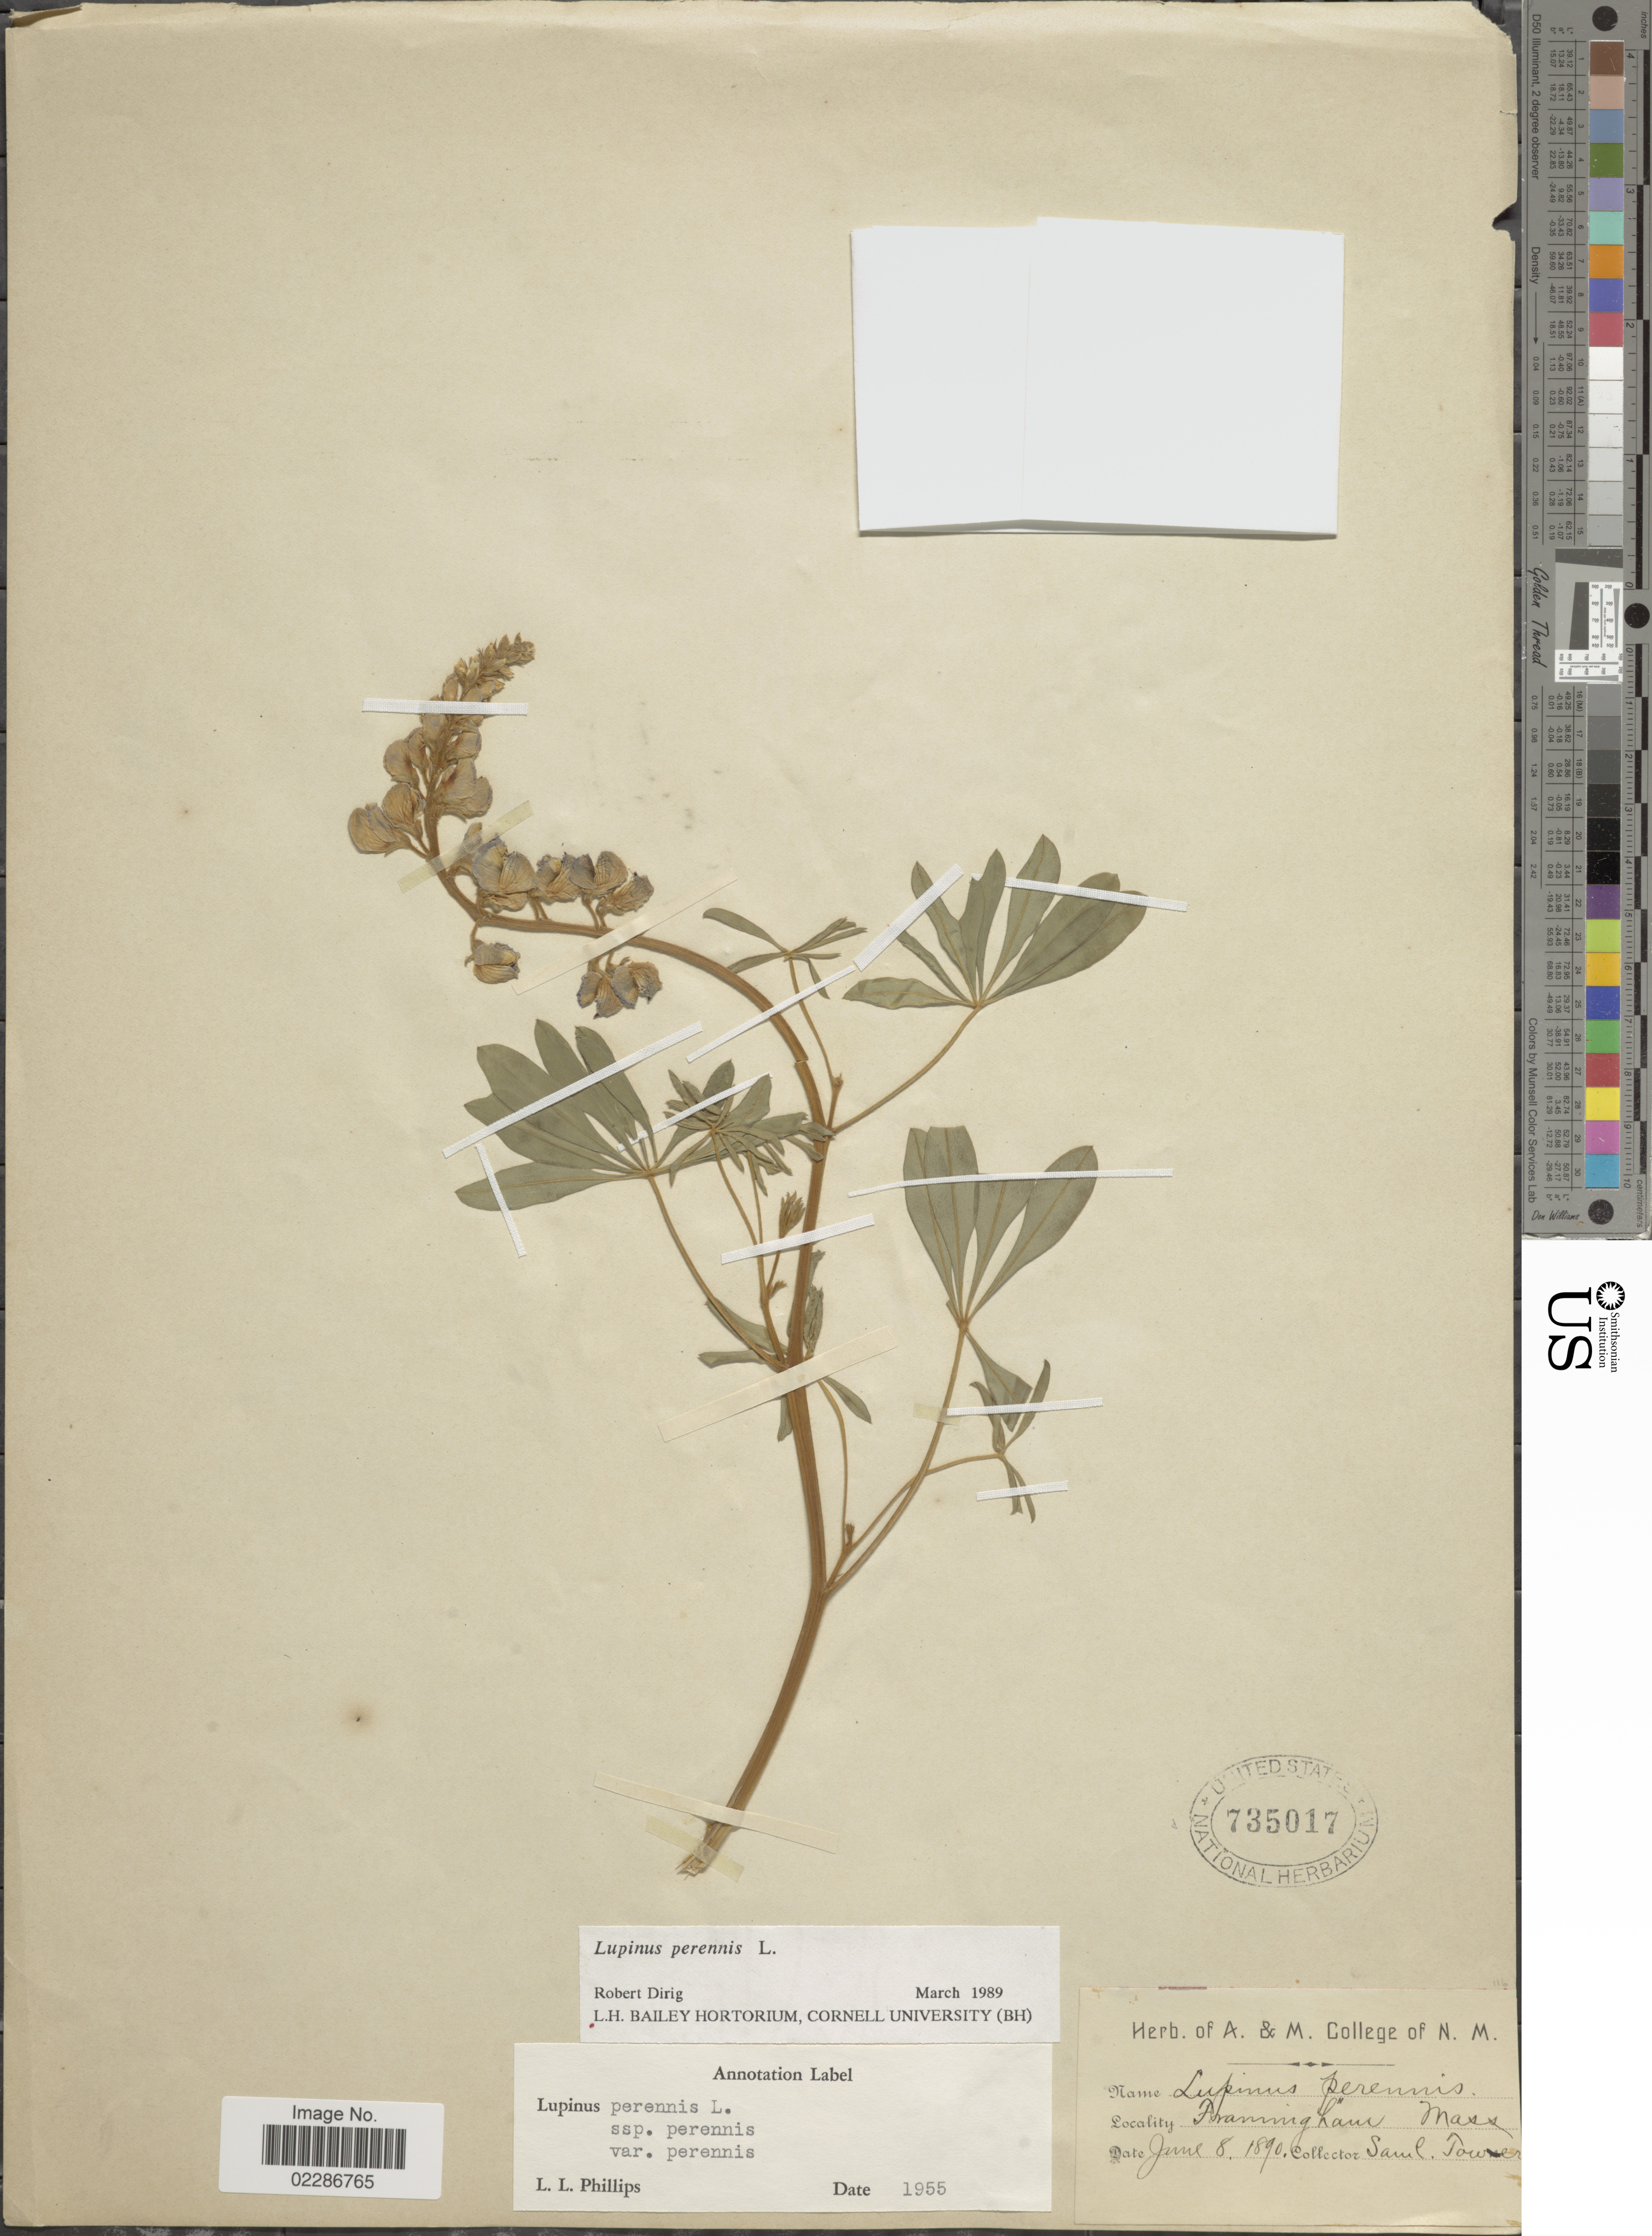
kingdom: Plantae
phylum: Tracheophyta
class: Magnoliopsida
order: Fabales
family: Fabaceae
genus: Lupinus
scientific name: Lupinus perennis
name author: L.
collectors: Towner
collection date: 1890-06-08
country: United States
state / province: Massachusetts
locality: Franning Lam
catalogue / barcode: US 735017